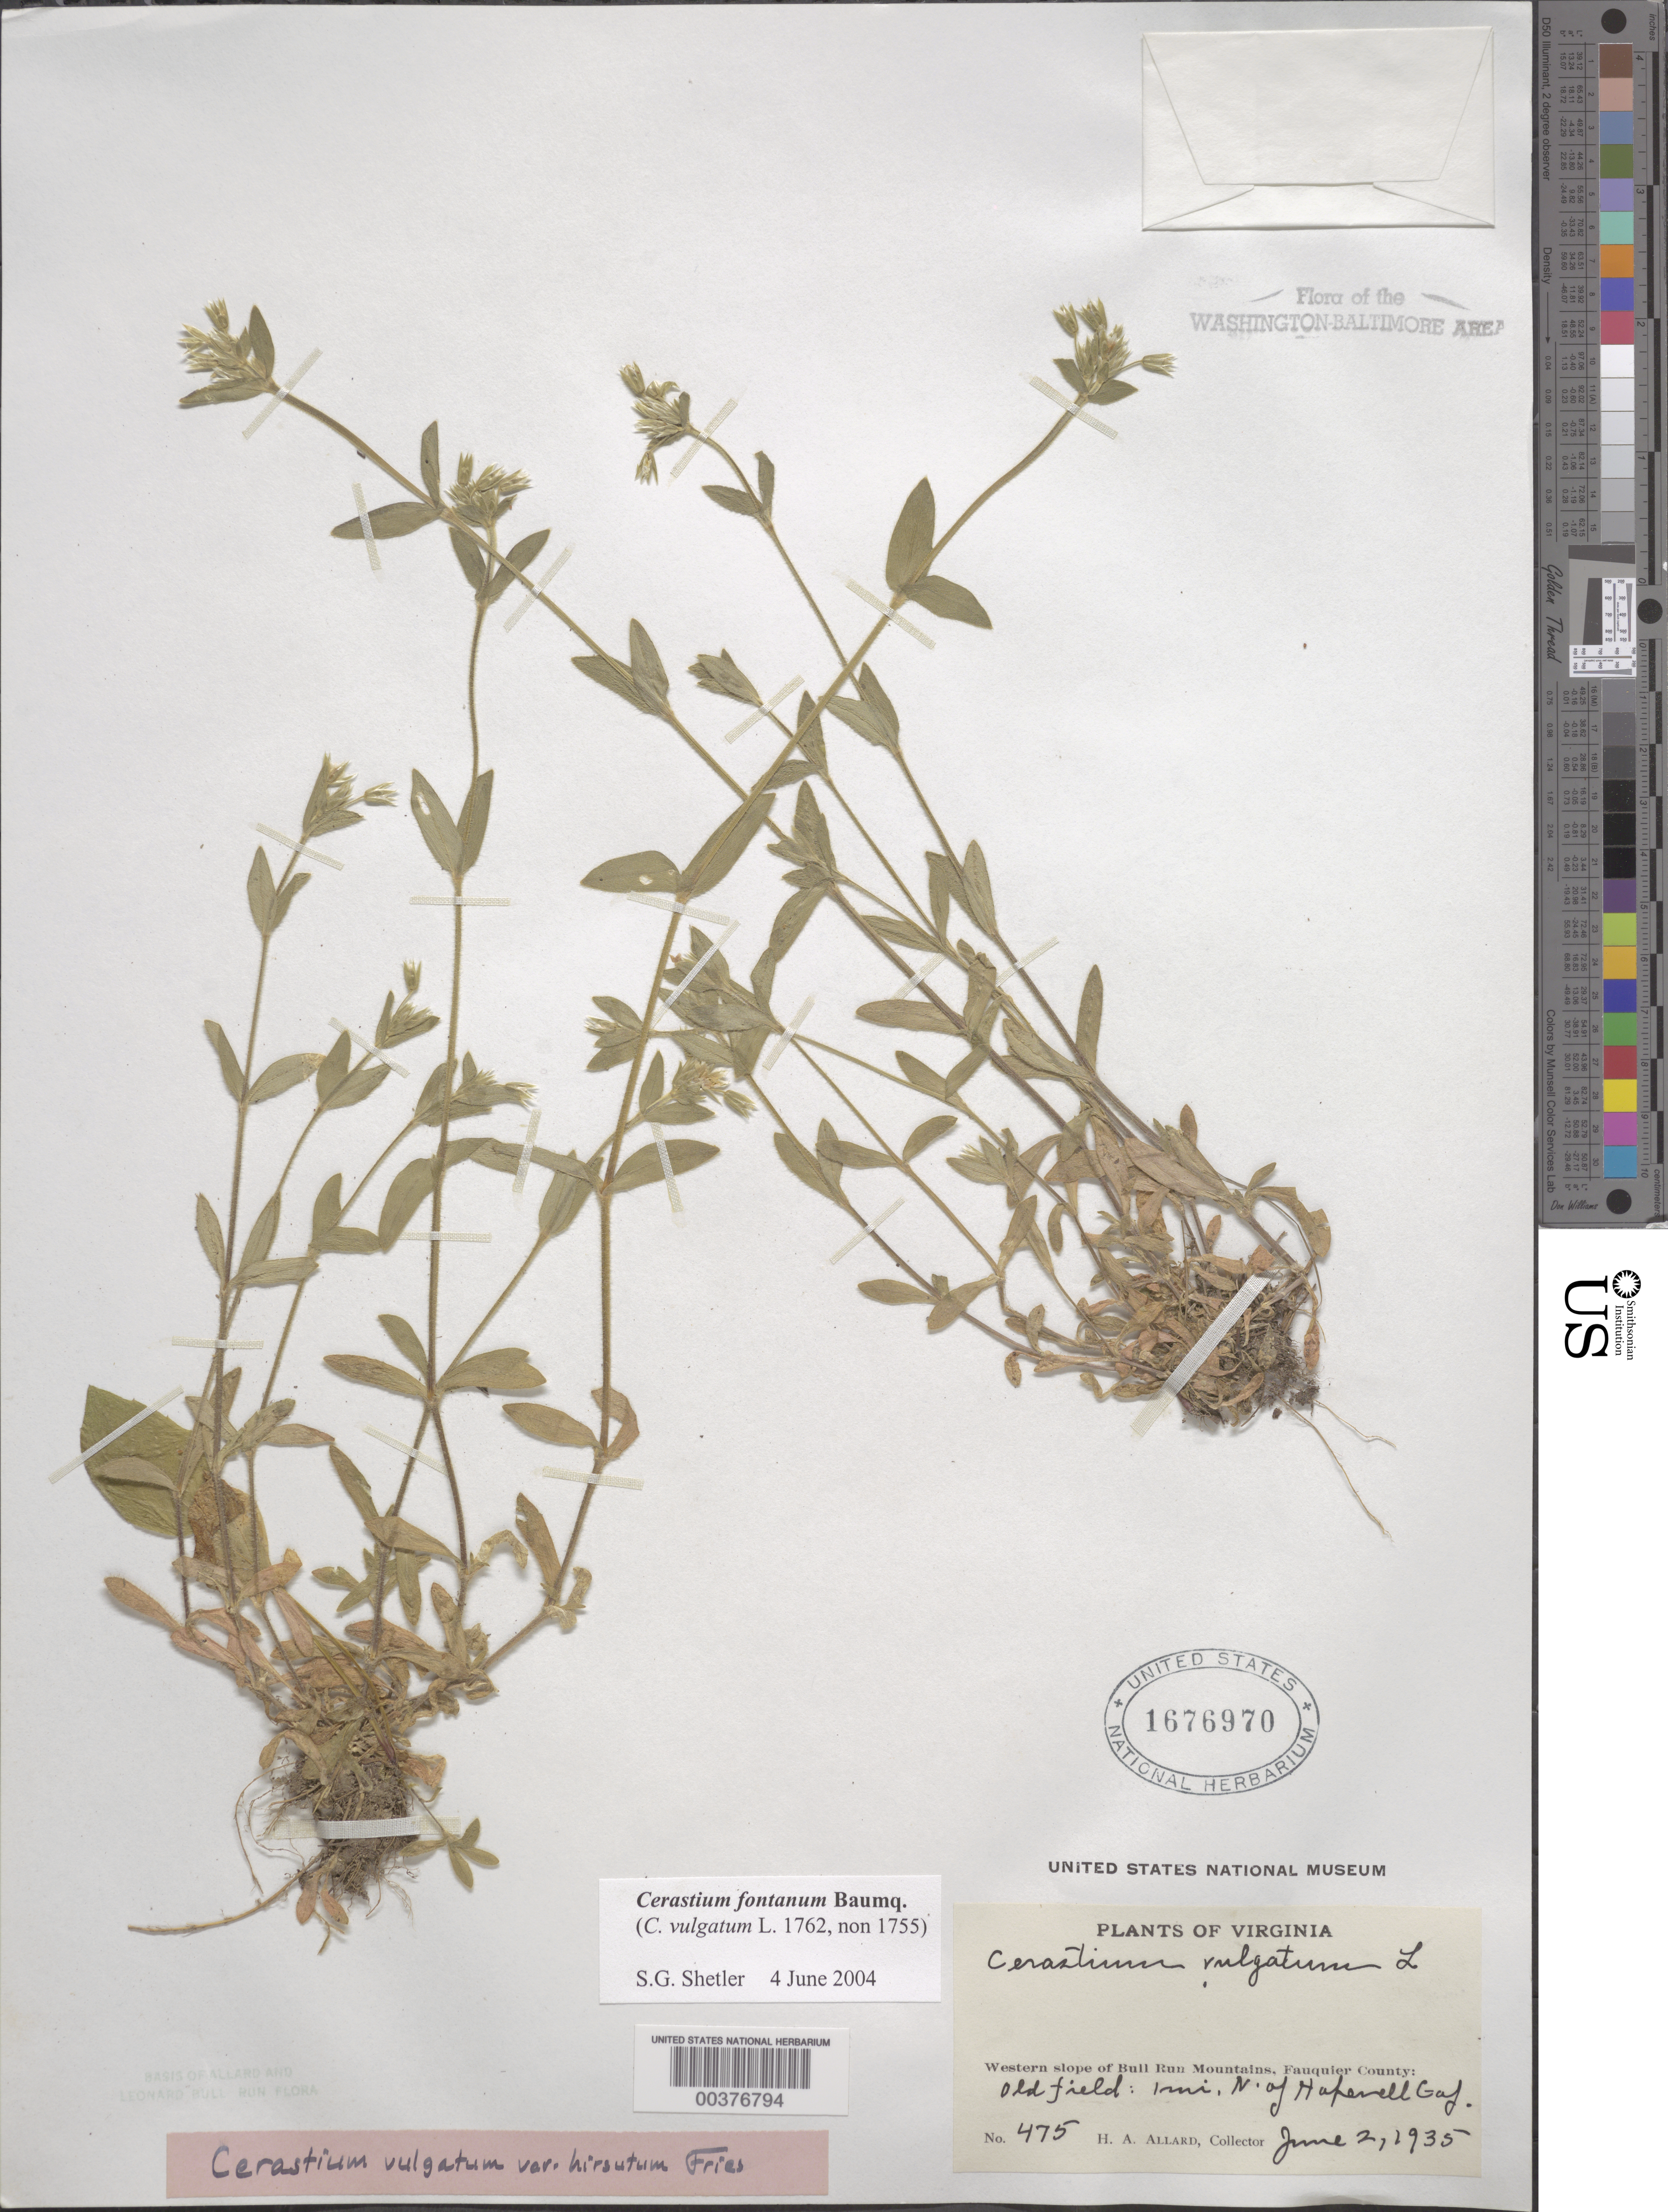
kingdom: Plantae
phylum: Tracheophyta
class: Magnoliopsida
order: Caryophyllales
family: Caryophyllaceae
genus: Cerastium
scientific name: Cerastium fontanum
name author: Baumg.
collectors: H. A. Allard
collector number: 475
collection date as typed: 02 Jun 1935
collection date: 1935-06-02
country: United States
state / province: Virginia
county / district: Fauquier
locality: North of Hopewell Gap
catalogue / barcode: US 1676970